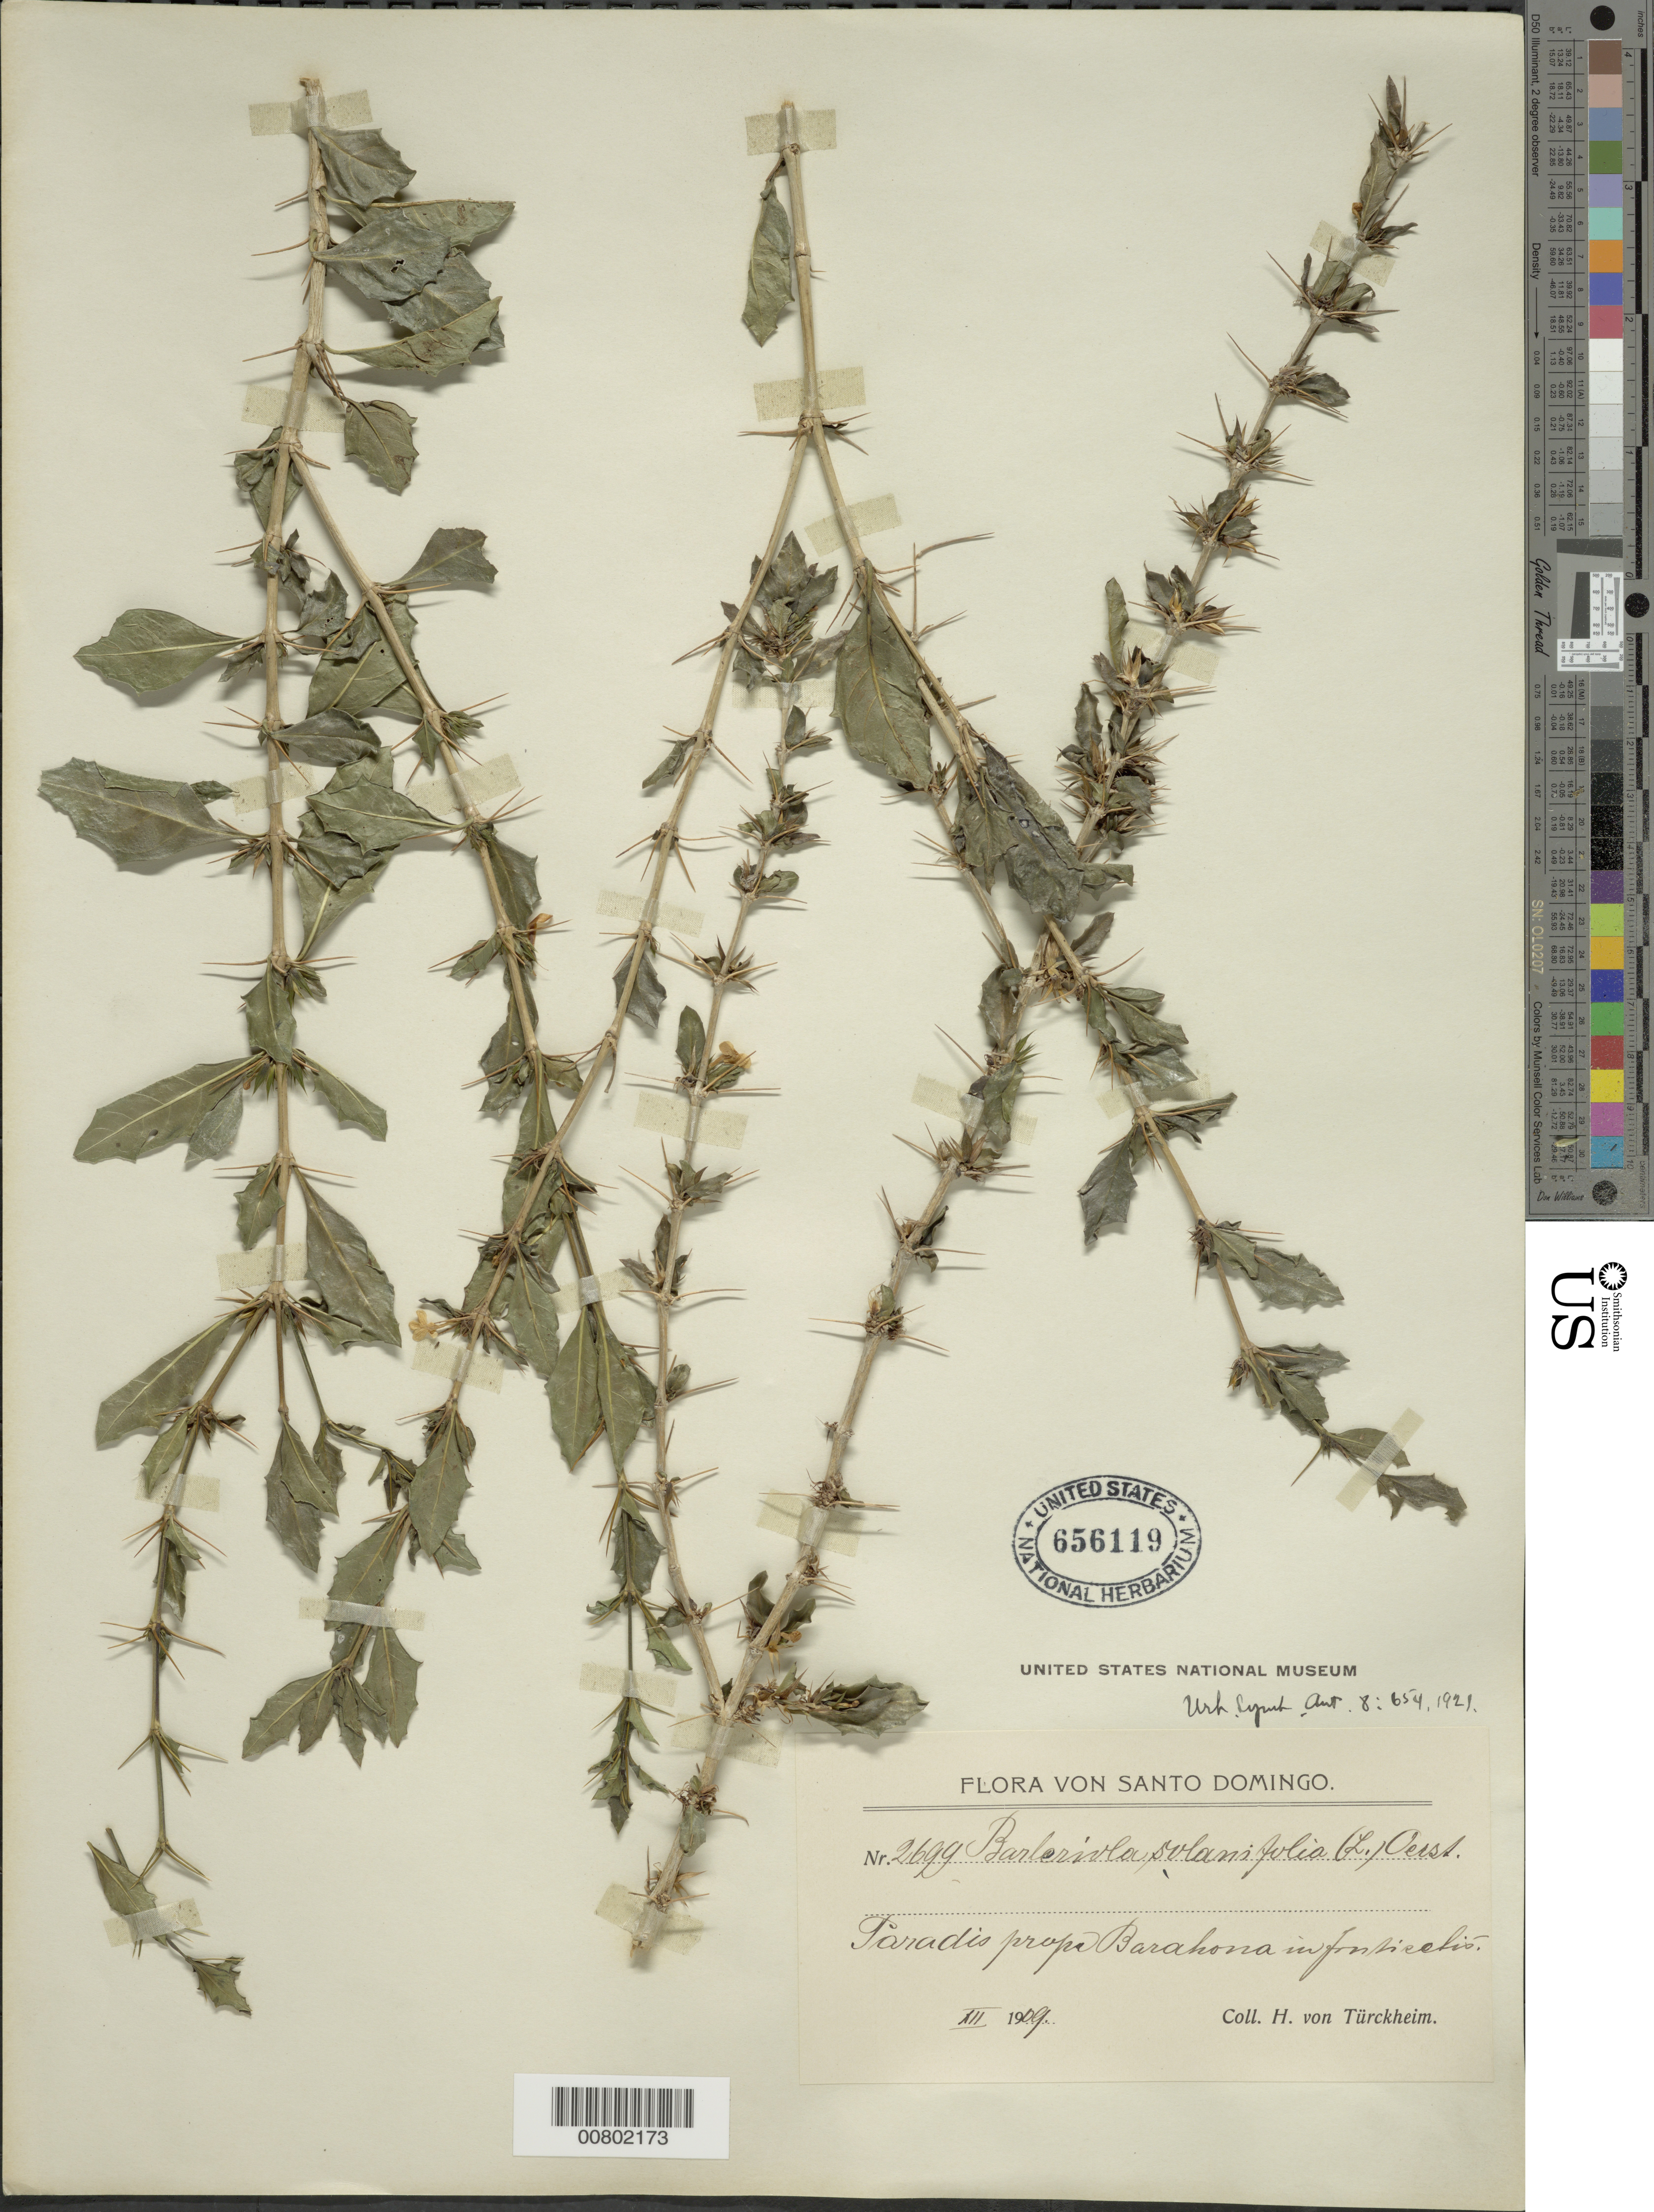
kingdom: Plantae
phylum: Tracheophyta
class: Magnoliopsida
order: Lamiales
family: Acanthaceae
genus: Barleriola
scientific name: Barleriola solanifolia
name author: (L.) Oerst. ex Lindau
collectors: H. von Türckheim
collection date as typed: Dec 1909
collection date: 1909-12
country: Dominican Republic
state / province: Barahona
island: Hispaniola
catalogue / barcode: US 656119